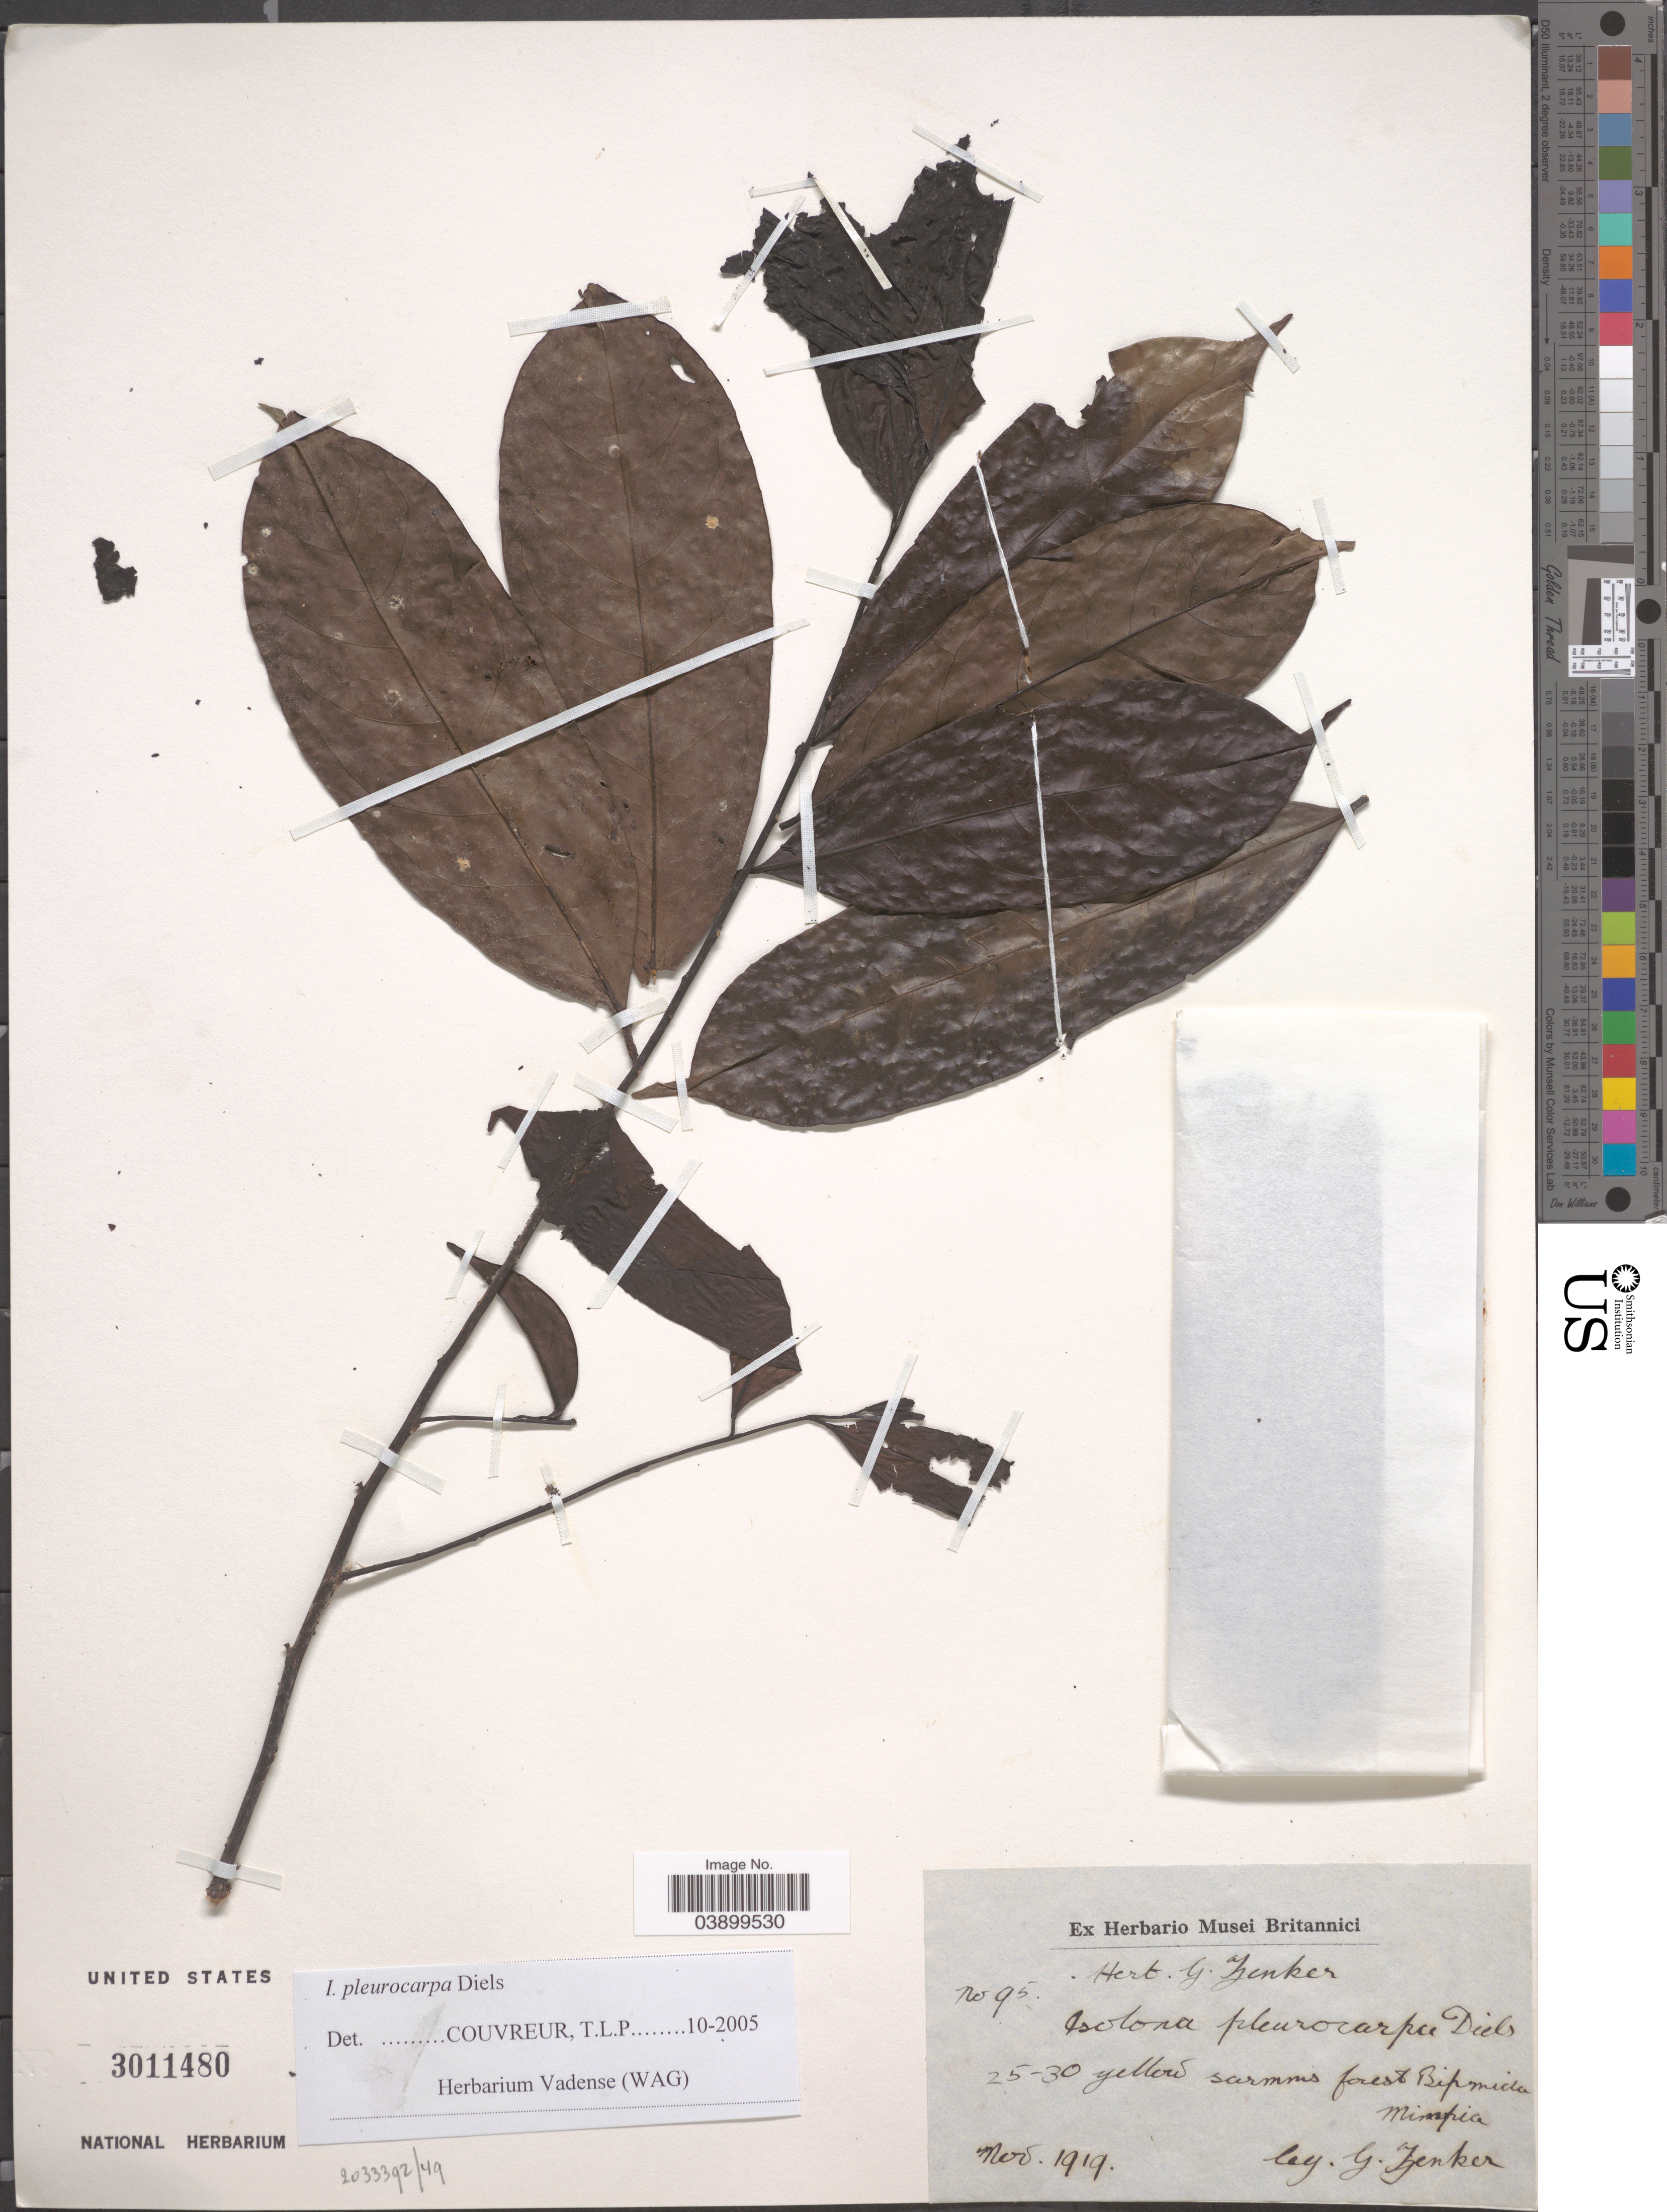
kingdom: Plantae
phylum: Tracheophyta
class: Magnoliopsida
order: Magnoliales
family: Annonaceae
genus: Isolona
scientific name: Isolona pleurocarpa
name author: Diels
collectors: G. A. Zenker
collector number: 95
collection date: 1919-11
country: Cameroon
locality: Bipmida. Mimpia.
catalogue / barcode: US 3011480